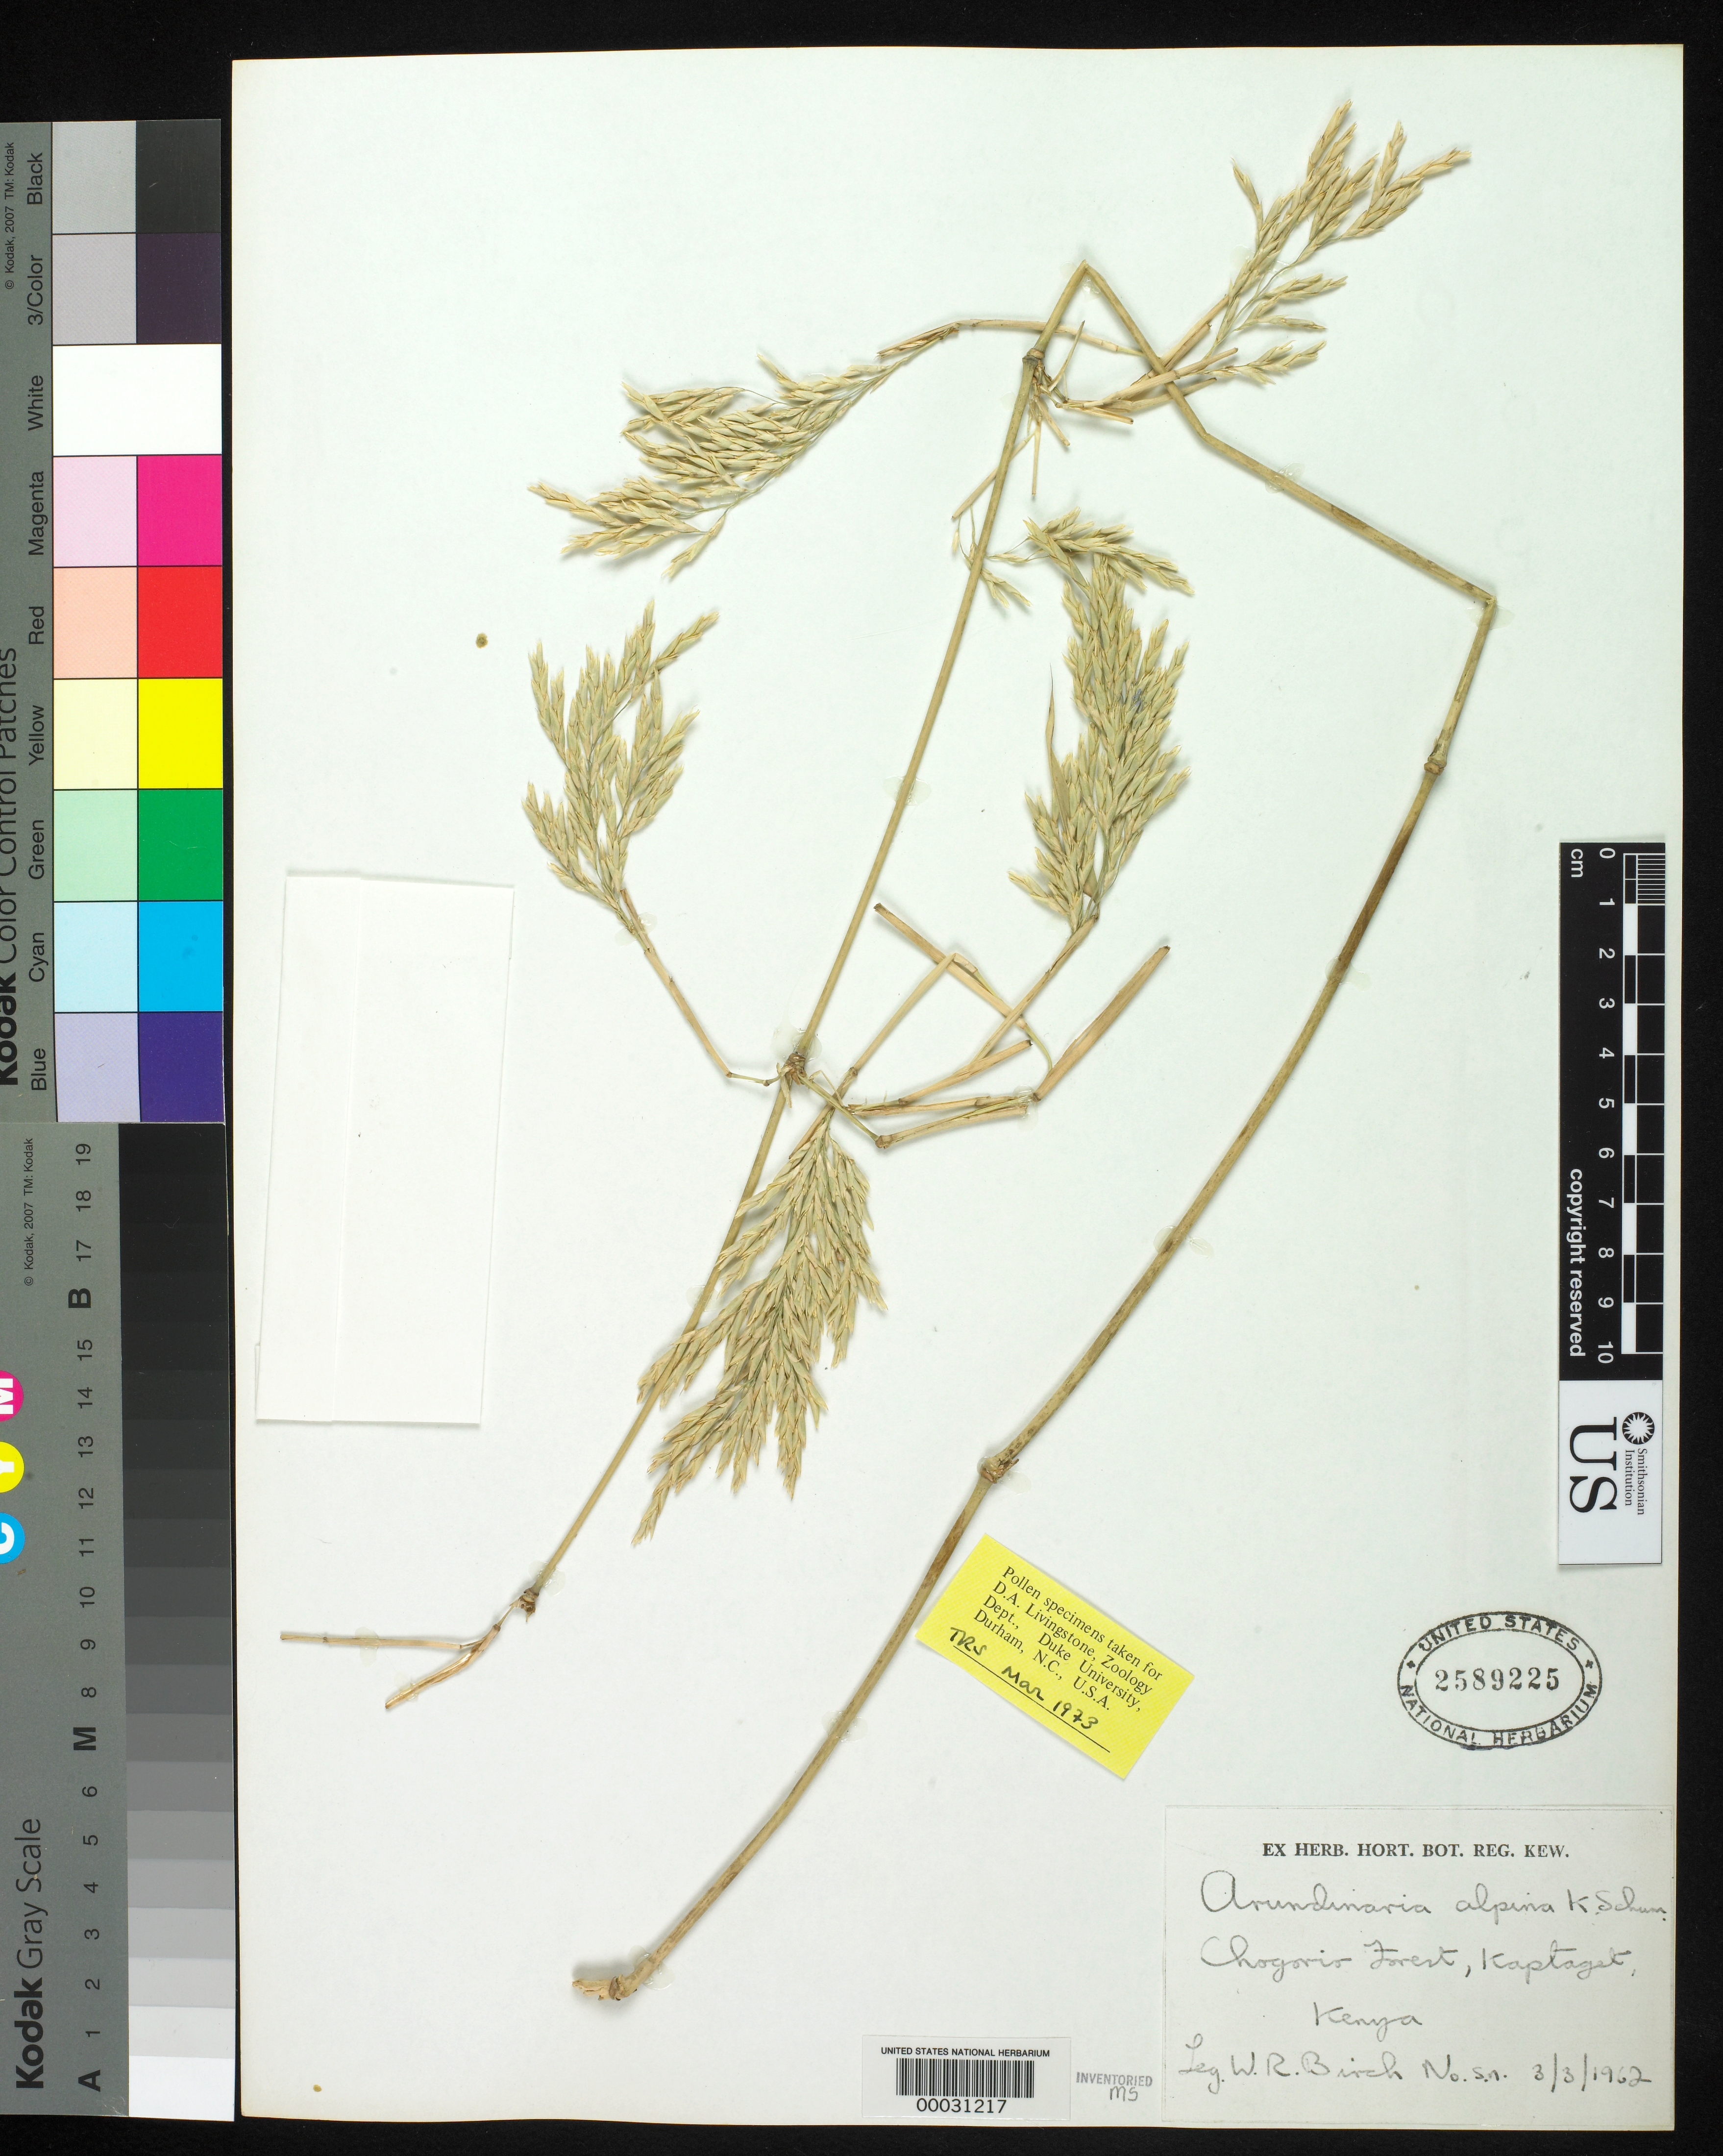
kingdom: Plantae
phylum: Tracheophyta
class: Liliopsida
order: Poales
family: Poaceae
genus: Oldeania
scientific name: Oldeania alpina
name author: (K. Schum.) Stapleton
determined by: Poaceae Reorganization Project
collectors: W. Birch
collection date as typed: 03 Mar 1962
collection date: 1962-03-03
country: Kenya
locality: Chogorio forest, kaptaget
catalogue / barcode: US 2589225